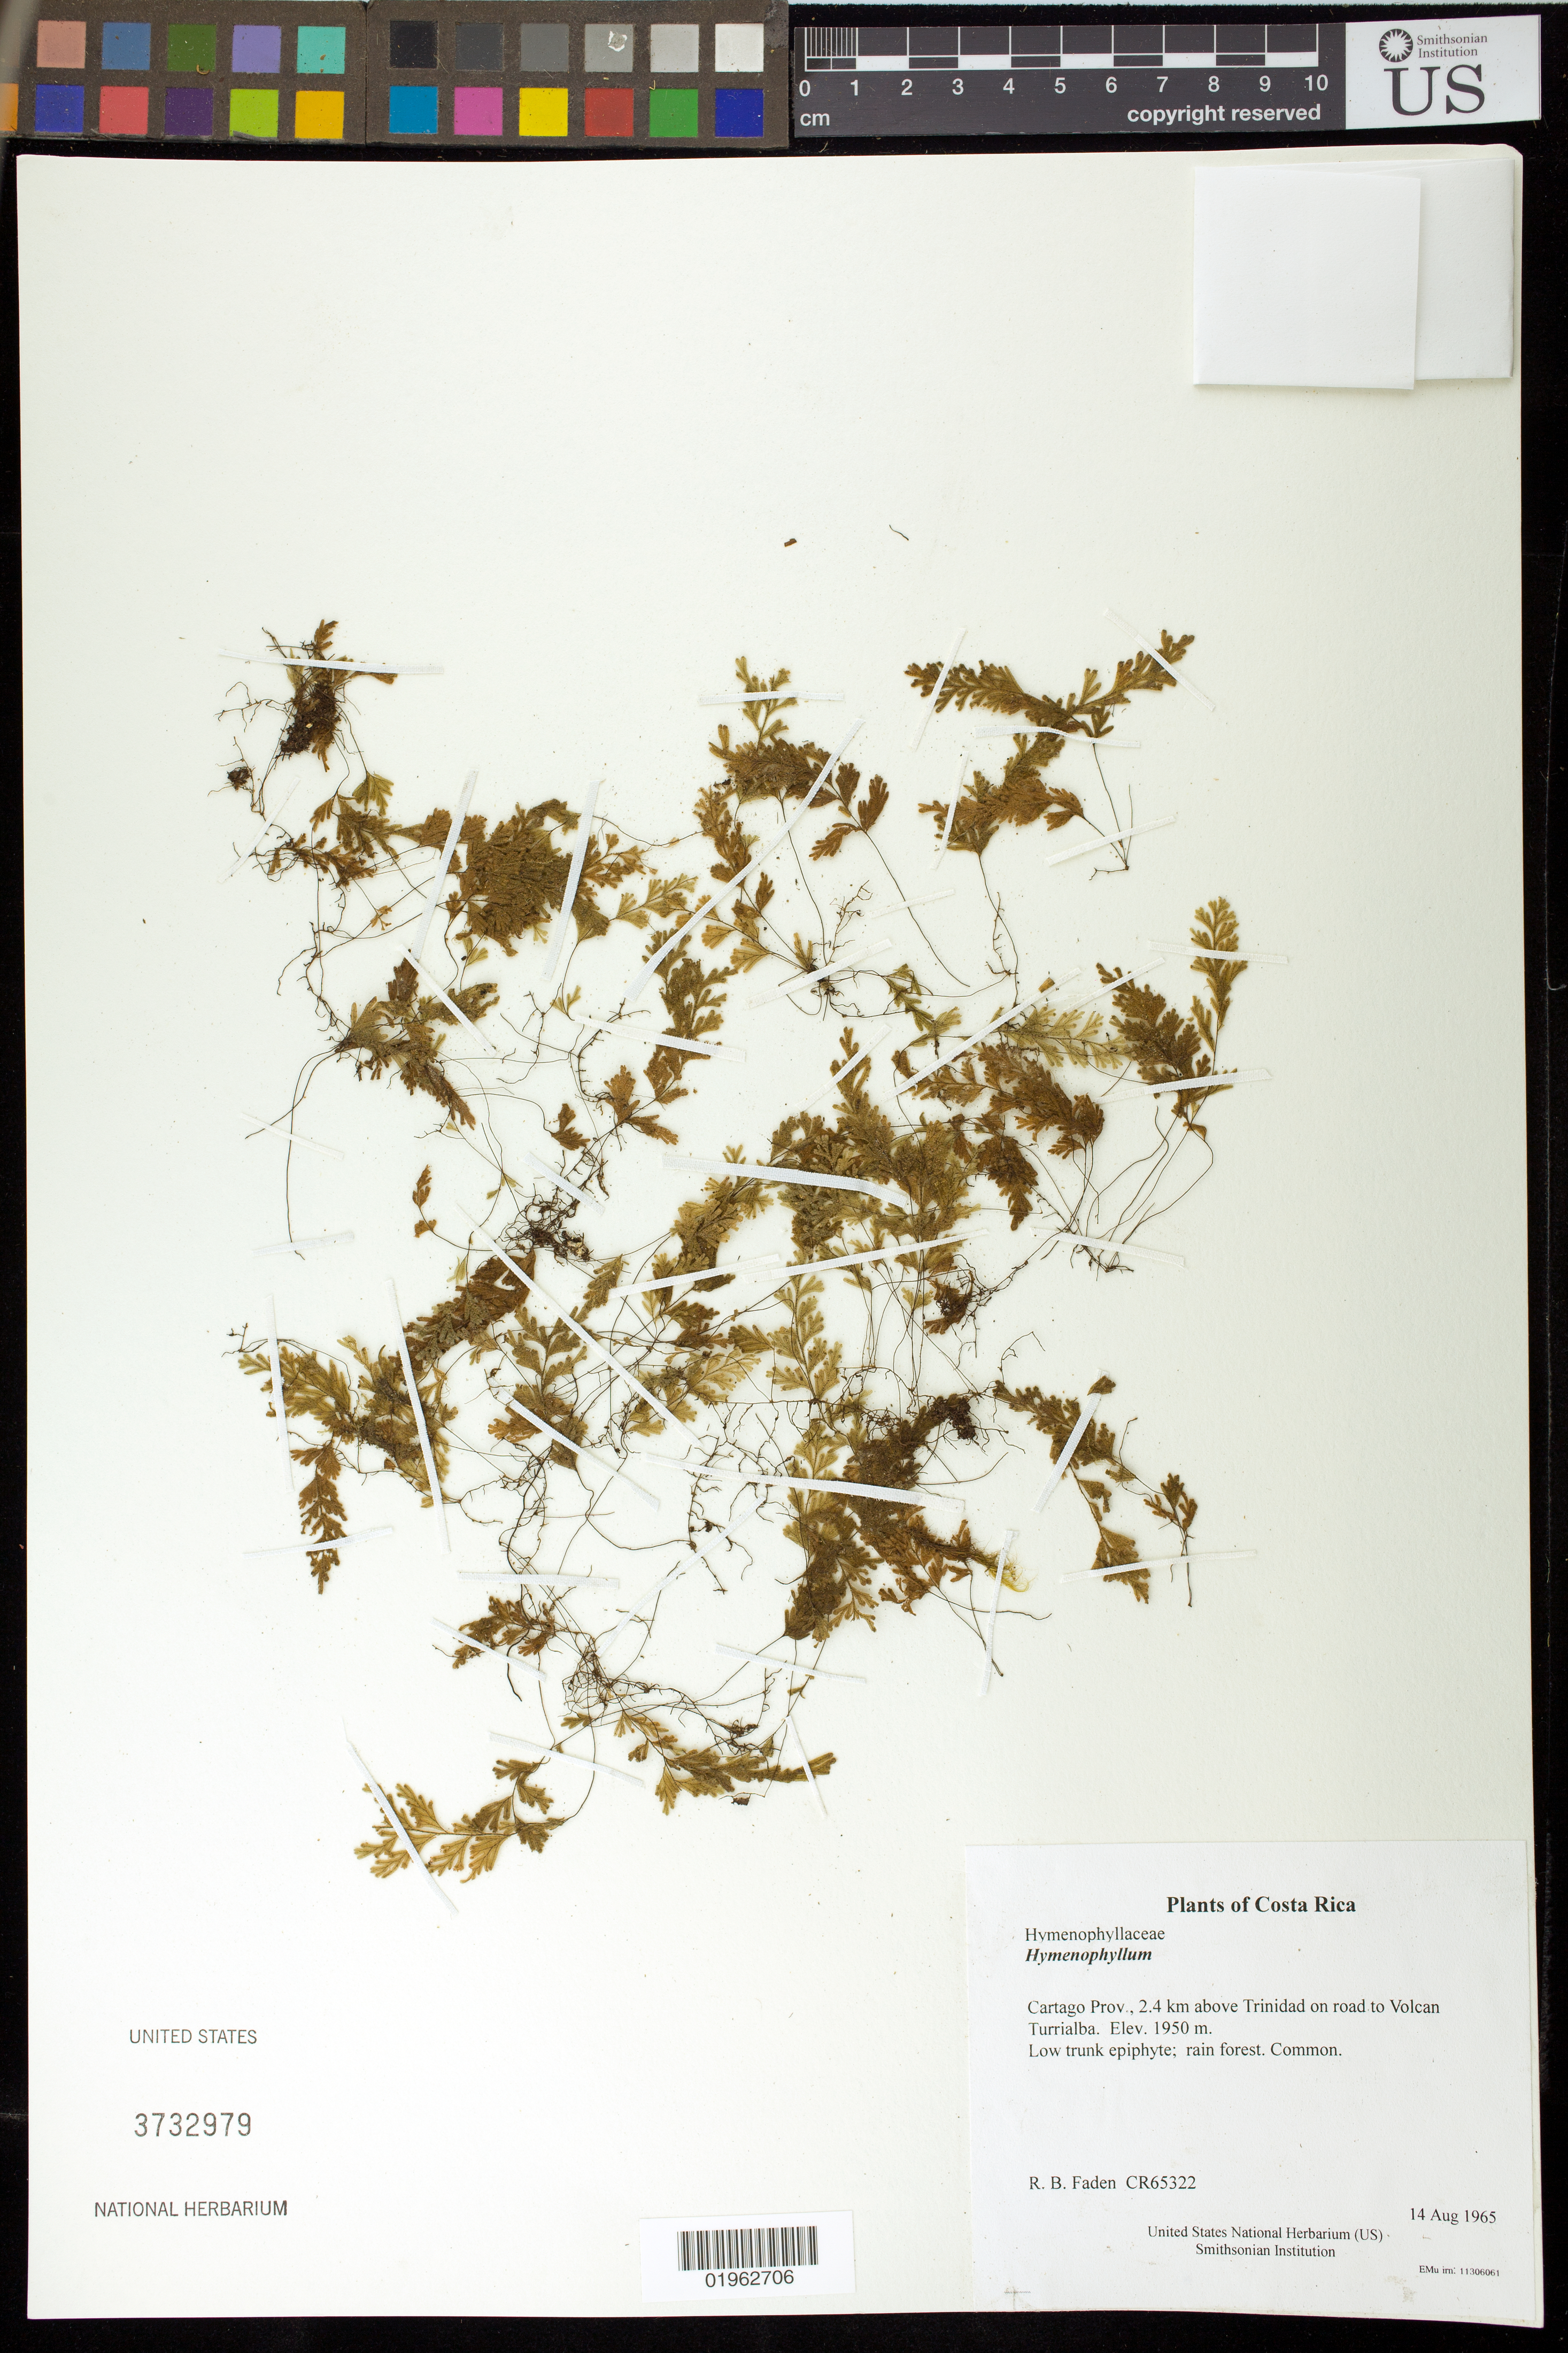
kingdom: Plantae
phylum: Tracheophyta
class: Polypodiopsida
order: Hymenophyllales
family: Hymenophyllaceae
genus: Hymenophyllum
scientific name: Hymenophyllum sp.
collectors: R. B. Faden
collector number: CR65322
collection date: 1965-08-14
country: Costa Rica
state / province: Cartago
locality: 2.4 km above Trinidad on road to Volcan Turrialba.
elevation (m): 1950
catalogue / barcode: US 3732979